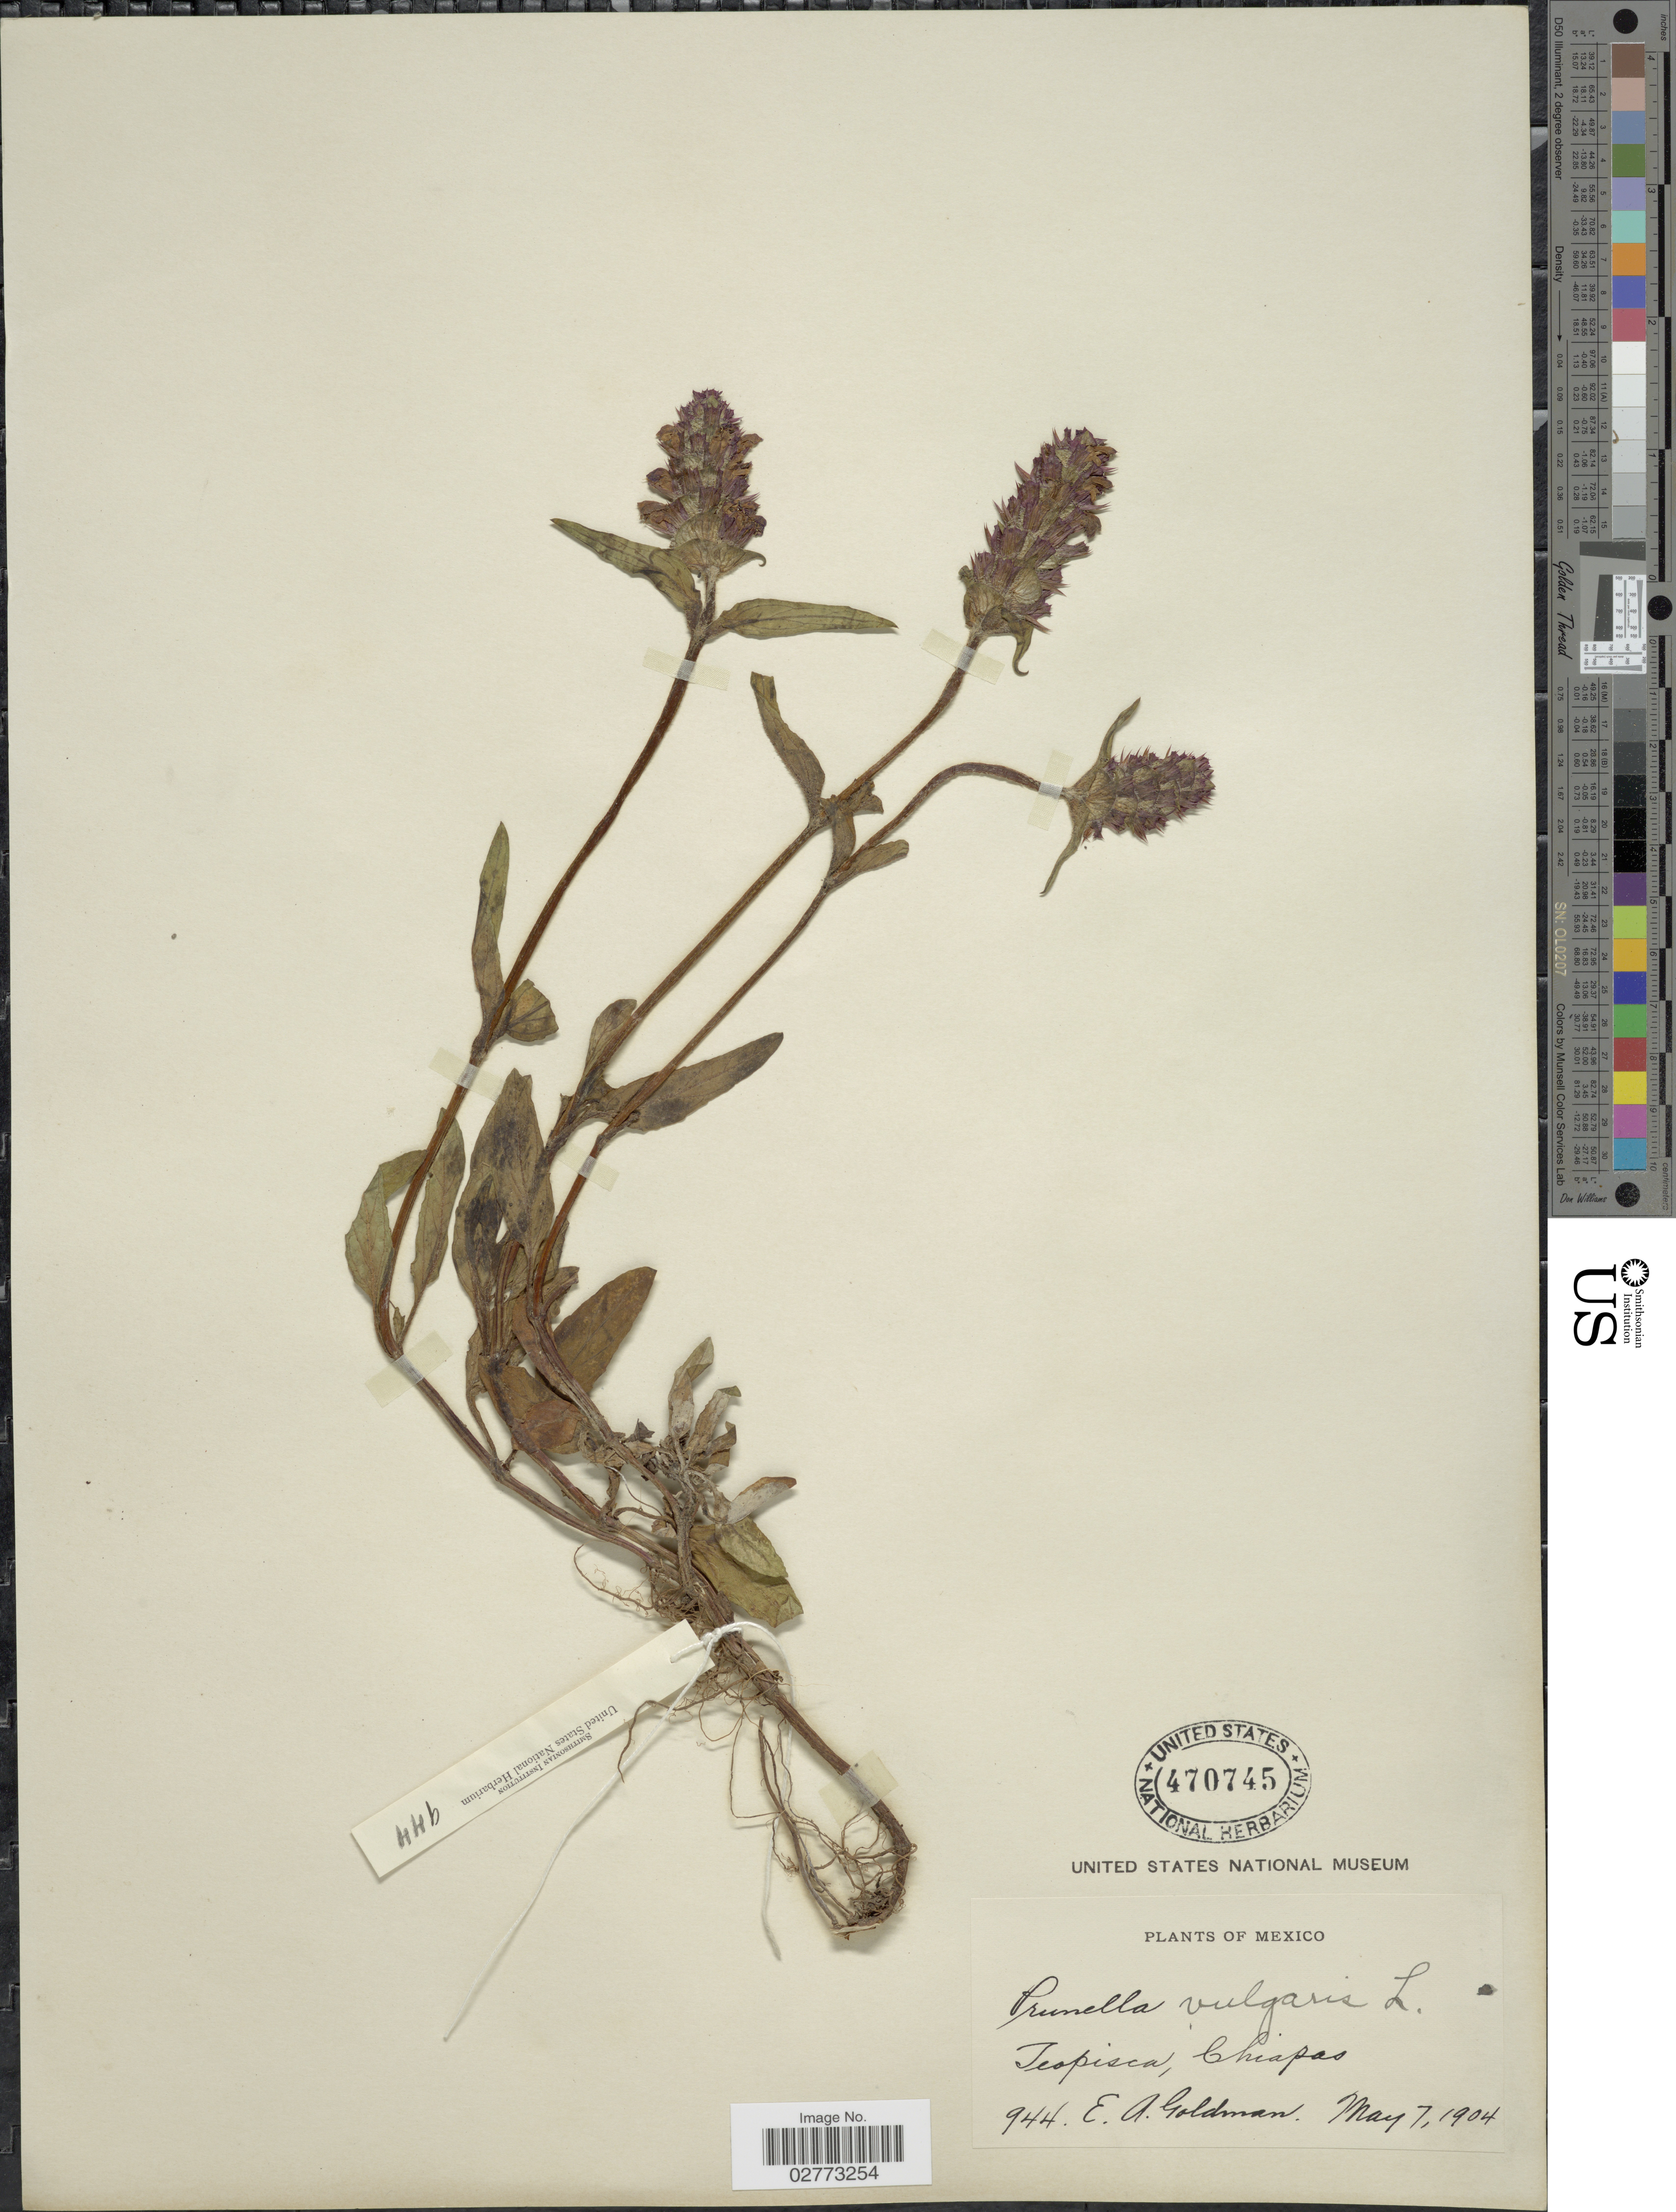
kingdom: Plantae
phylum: Tracheophyta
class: Magnoliopsida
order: Lamiales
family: Lamiaceae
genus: Prunella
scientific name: Prunella vulgaris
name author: L.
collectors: E. A. Goldman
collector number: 944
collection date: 1904-05-07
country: Mexico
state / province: Chiapas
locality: Teopisca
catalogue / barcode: US 470745